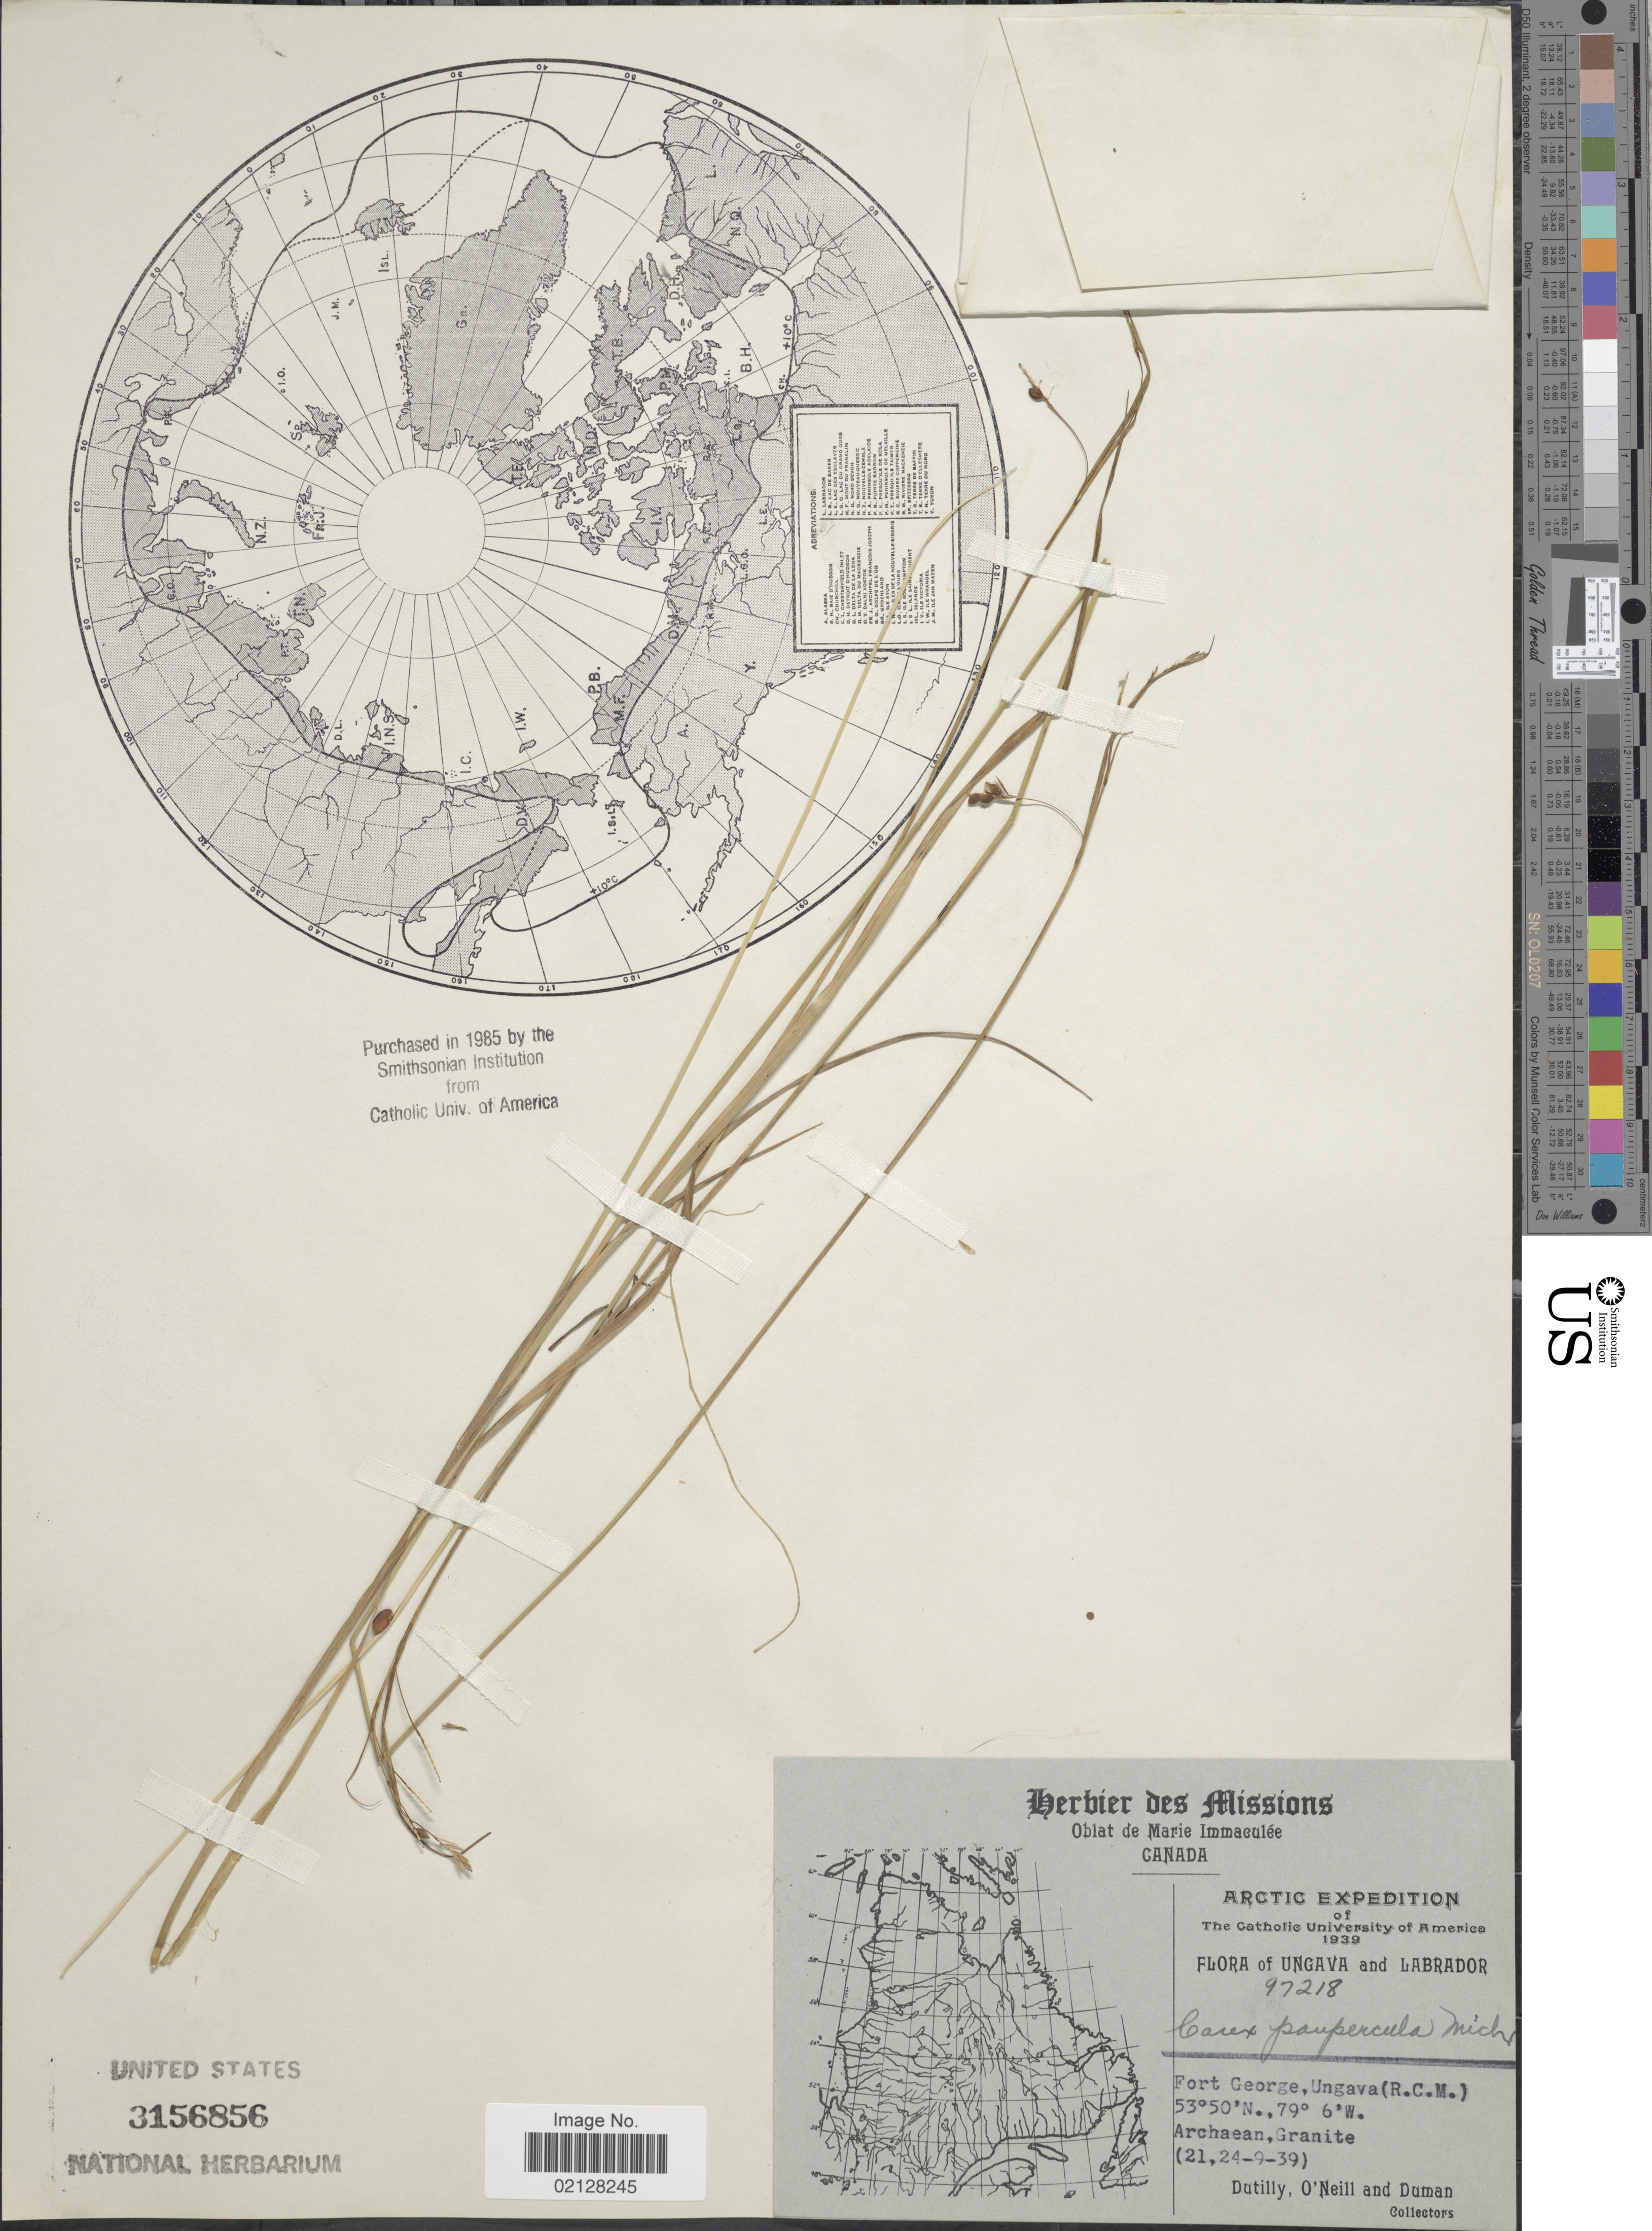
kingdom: Plantae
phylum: Tracheophyta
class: Liliopsida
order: Poales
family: Cyperaceae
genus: Carex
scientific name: Carex magellanica subsp. irrigua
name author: (Wahlenb.) Hiitonen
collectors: -. Dutilly, O' Neill & -. Duman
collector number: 97218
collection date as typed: Transcribed d/m/y: 21/9/39 to 24/9/39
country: Canada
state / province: Newfoundland and Labrador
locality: Ungava and Labrador. Fort George, Ungava (R.C.M.)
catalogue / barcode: US 3156856